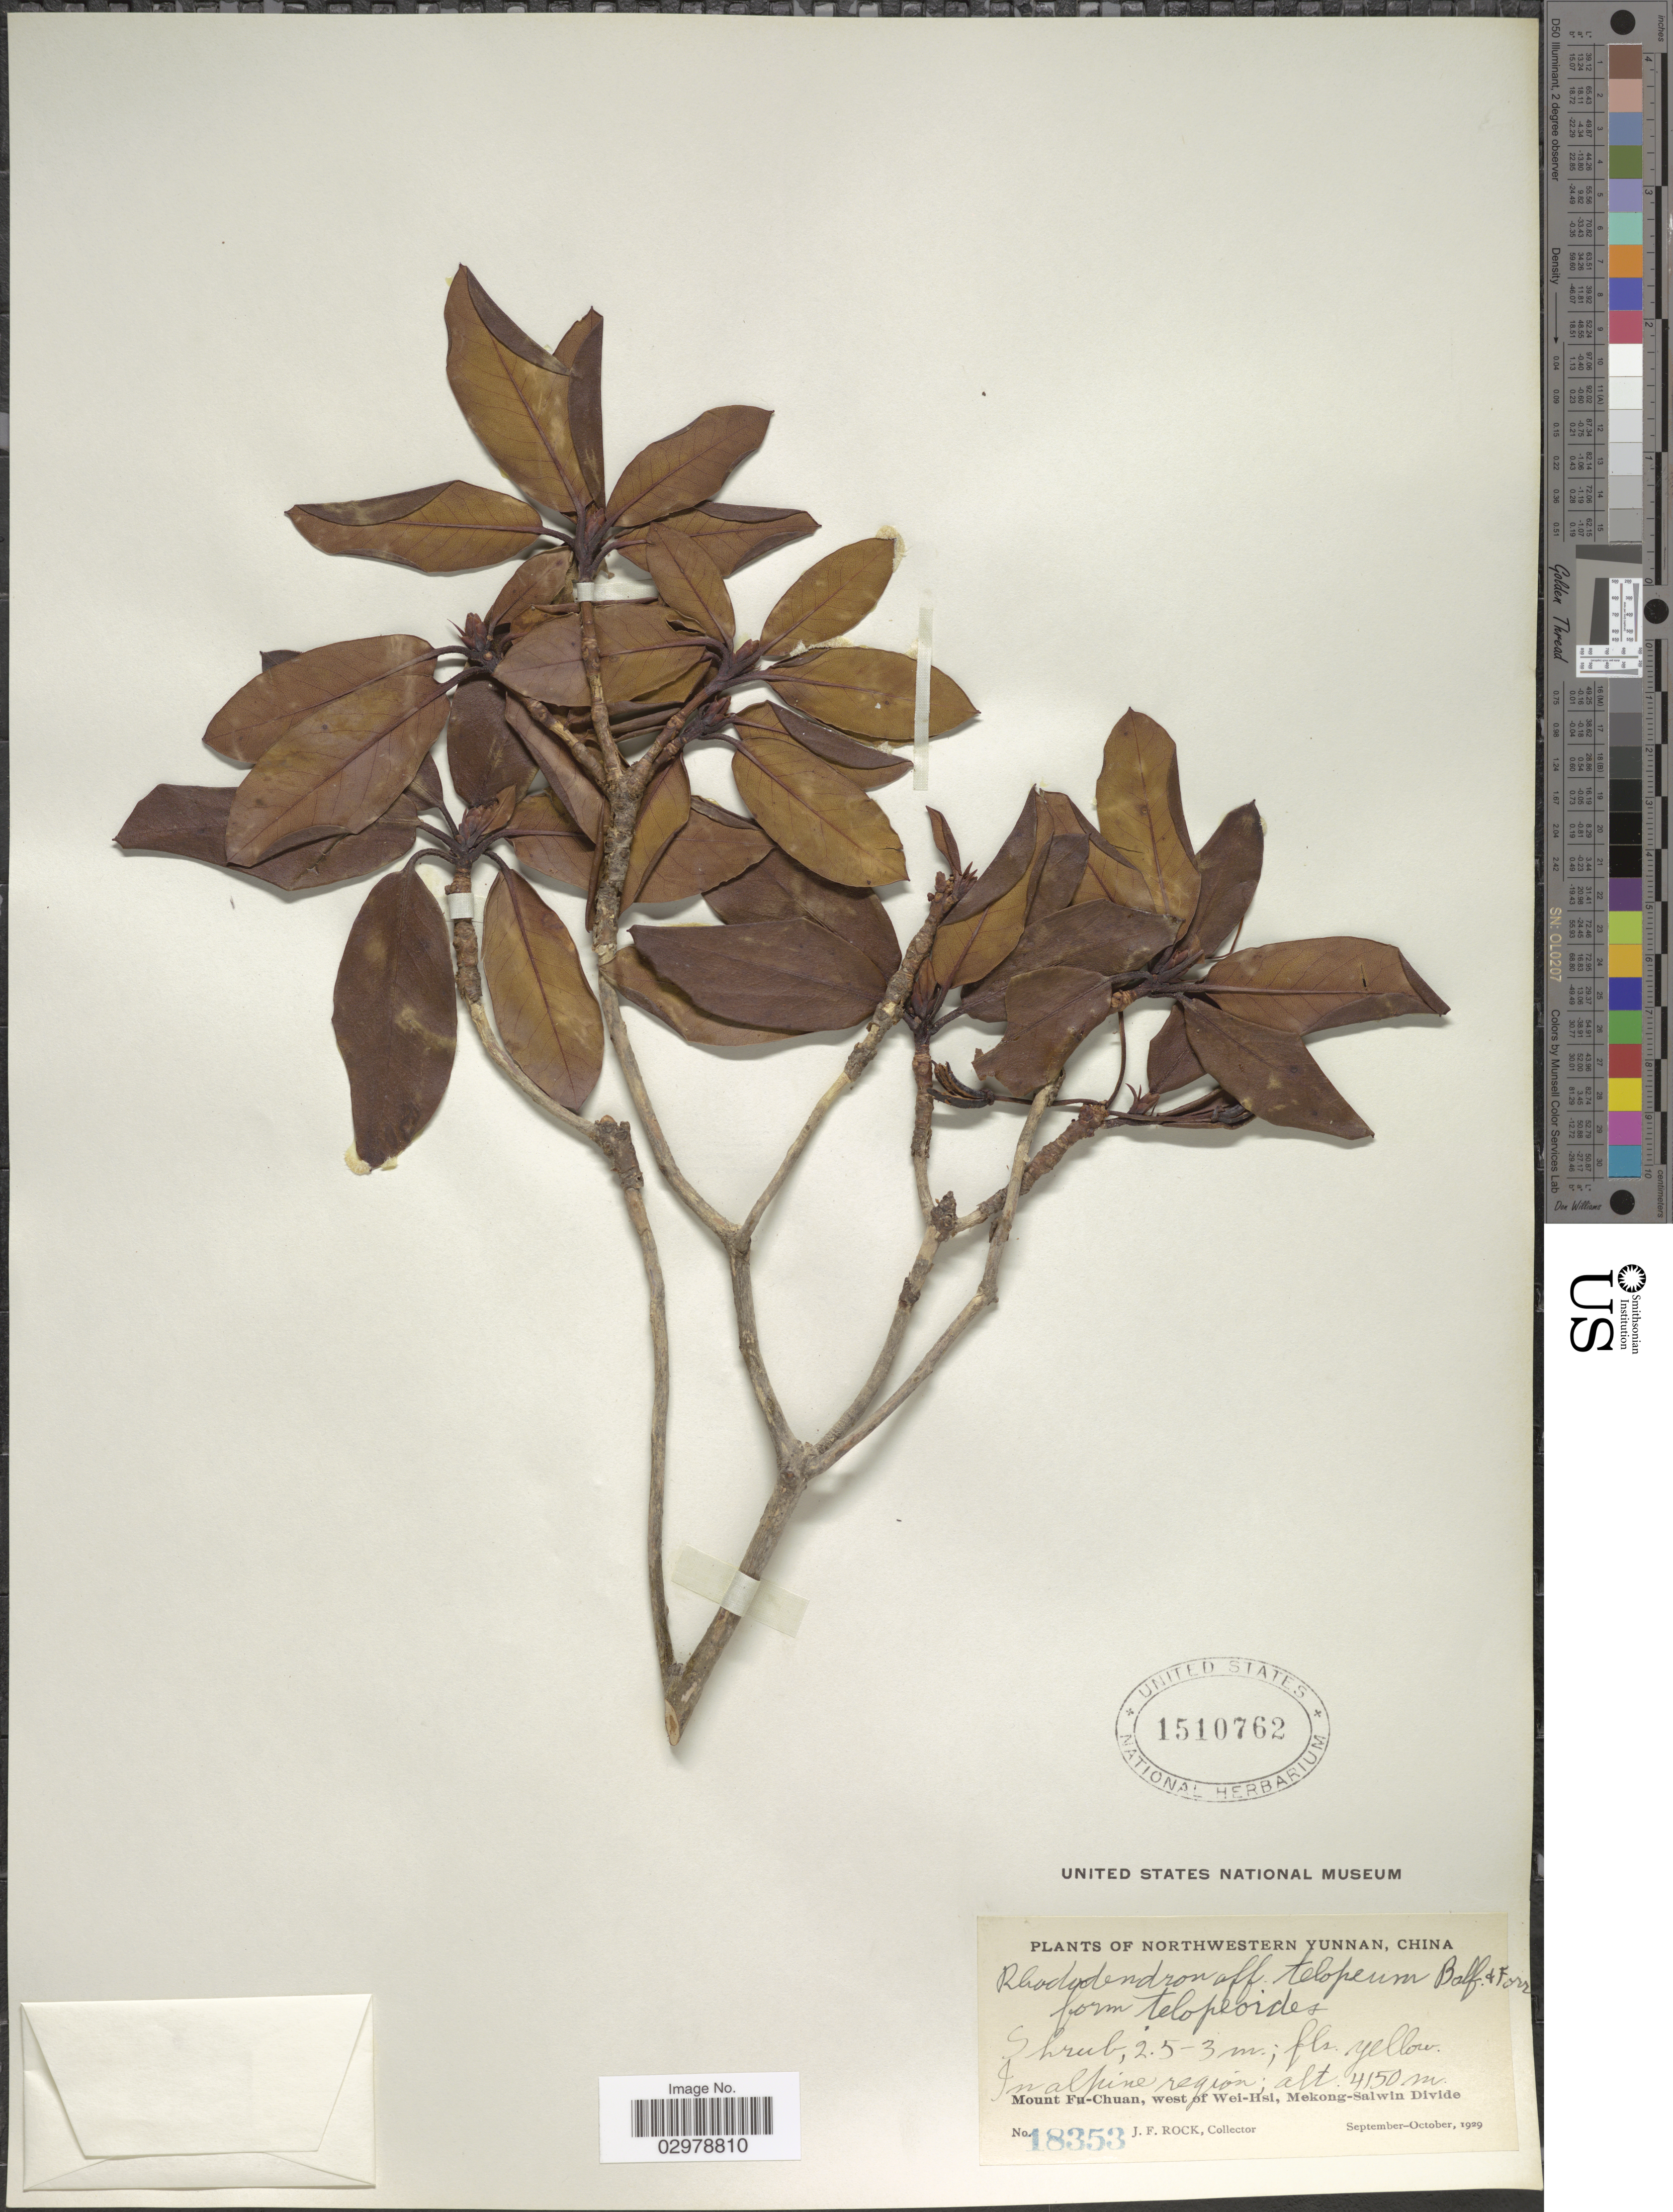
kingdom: Plantae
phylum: Tracheophyta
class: Magnoliopsida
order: Ericales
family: Ericaceae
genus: Rhododendron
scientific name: Rhododendron telopeum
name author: Balf. f. & Forrest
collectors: J. Rock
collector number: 18353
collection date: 1929-09/1929-10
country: China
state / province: Yunnan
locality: Northwestern Yunnan. Mount Fu-Chuan, west of Wei-Hsi, Mekong-Salwin Divide.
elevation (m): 4150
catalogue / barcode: US 1510762